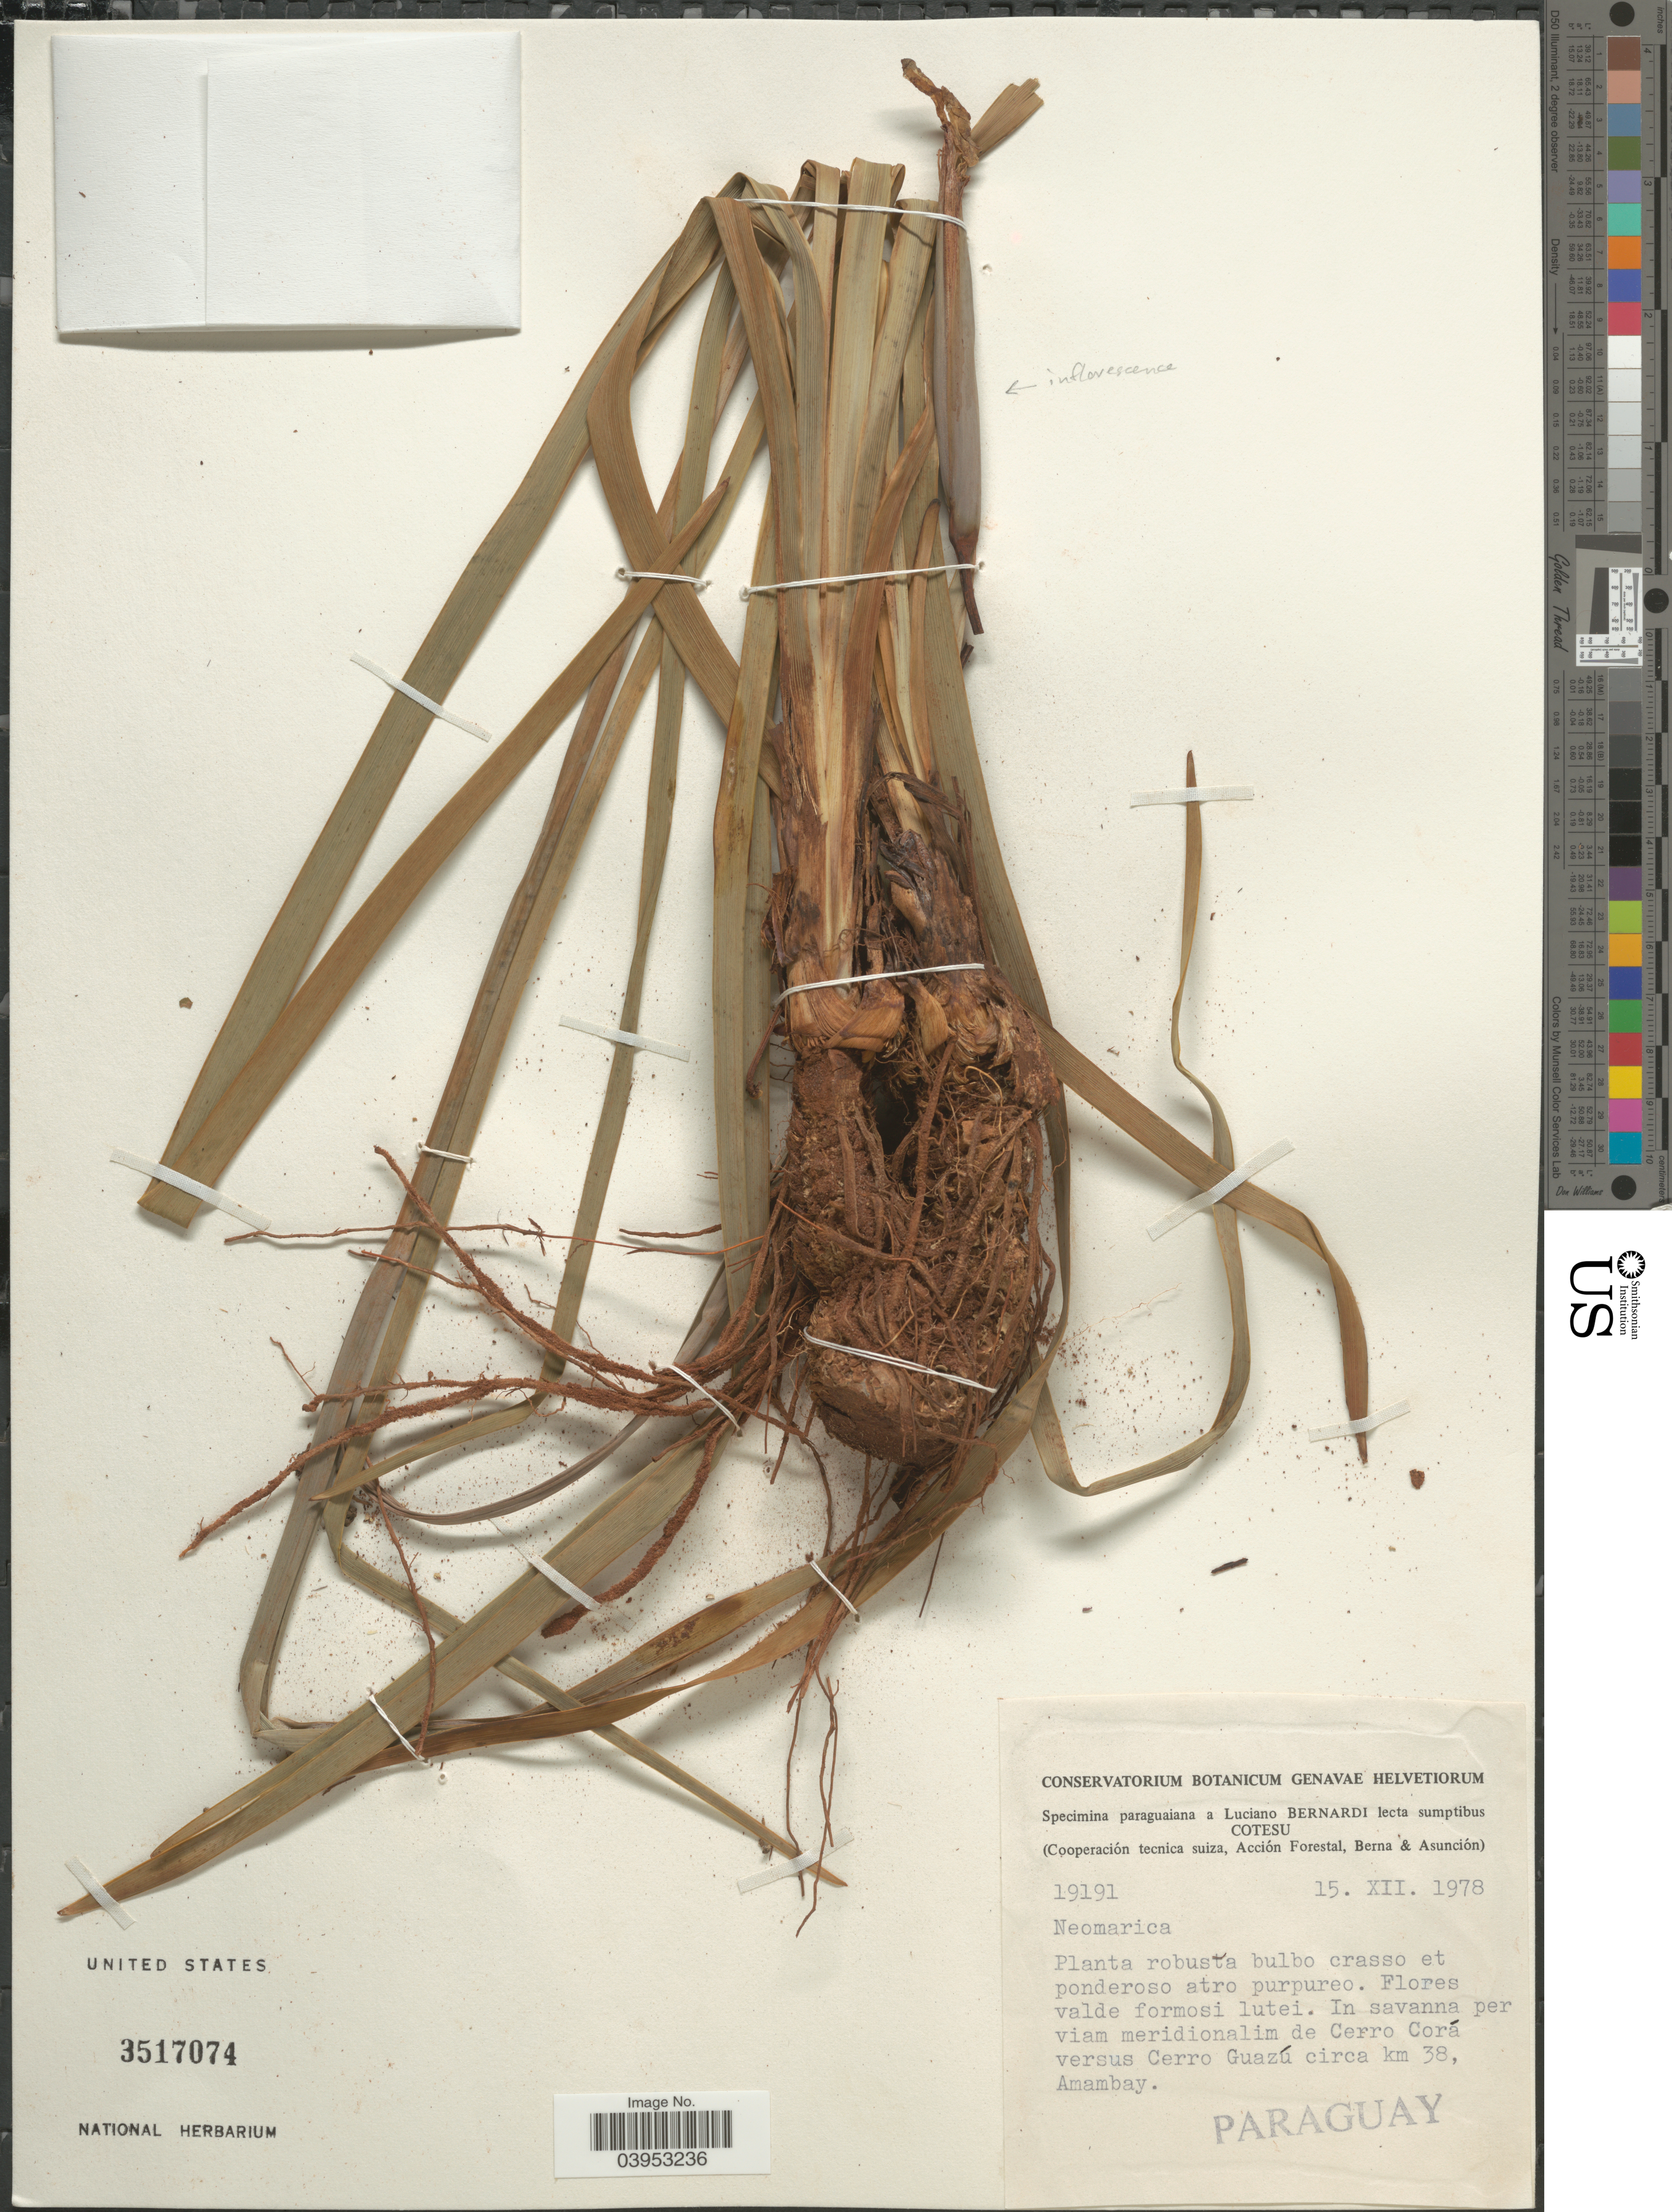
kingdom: Plantae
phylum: Tracheophyta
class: Liliopsida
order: Asparagales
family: Iridaceae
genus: Neomarica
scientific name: Neomarica sp.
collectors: L. Bernardi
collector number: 19191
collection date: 1978-12-15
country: Paraguay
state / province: Amambay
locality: Cerro Corá versus Cerro Guazú circa km 38, Amambay.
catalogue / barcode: US 3517074